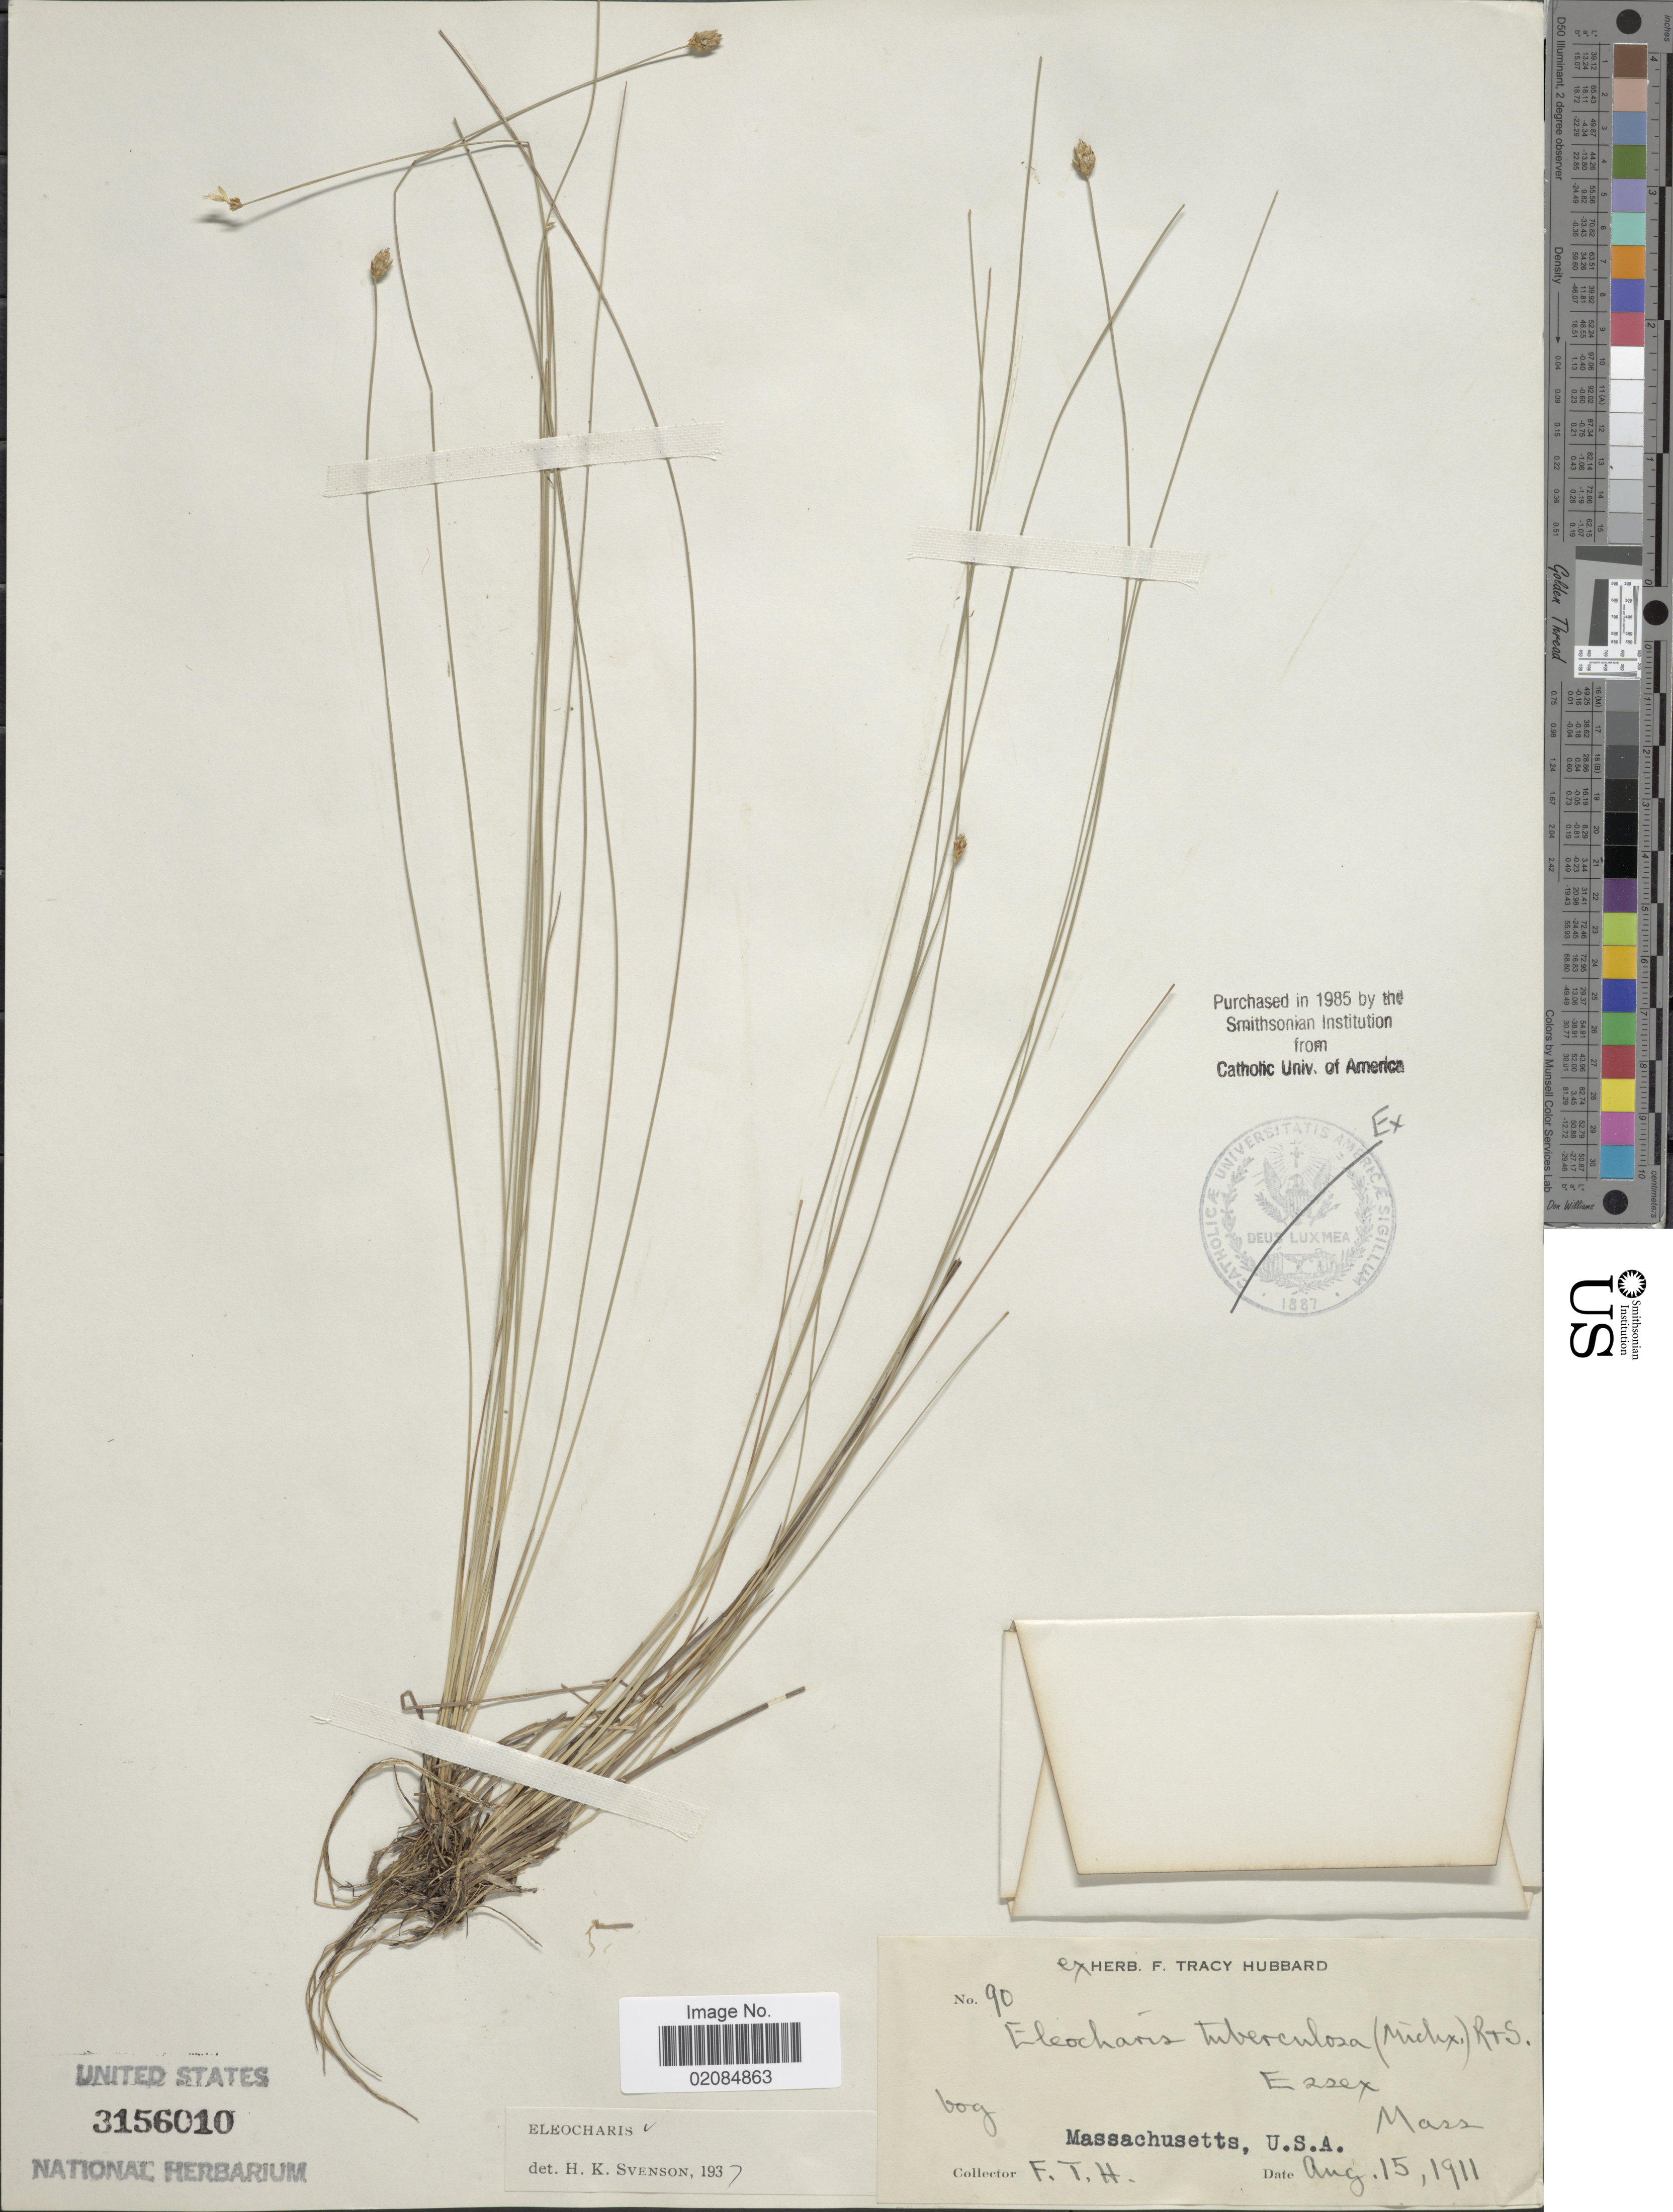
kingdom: Plantae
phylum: Tracheophyta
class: Liliopsida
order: Poales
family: Cyperaceae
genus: Eleocharis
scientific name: Eleocharis tuberculosa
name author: (Michx.) Roem. & Schult.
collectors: F. T. Hubbard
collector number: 90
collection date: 1911-08-15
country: United States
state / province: Massachusetts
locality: Essex, Mass. U.S.A.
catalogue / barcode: US 3156010